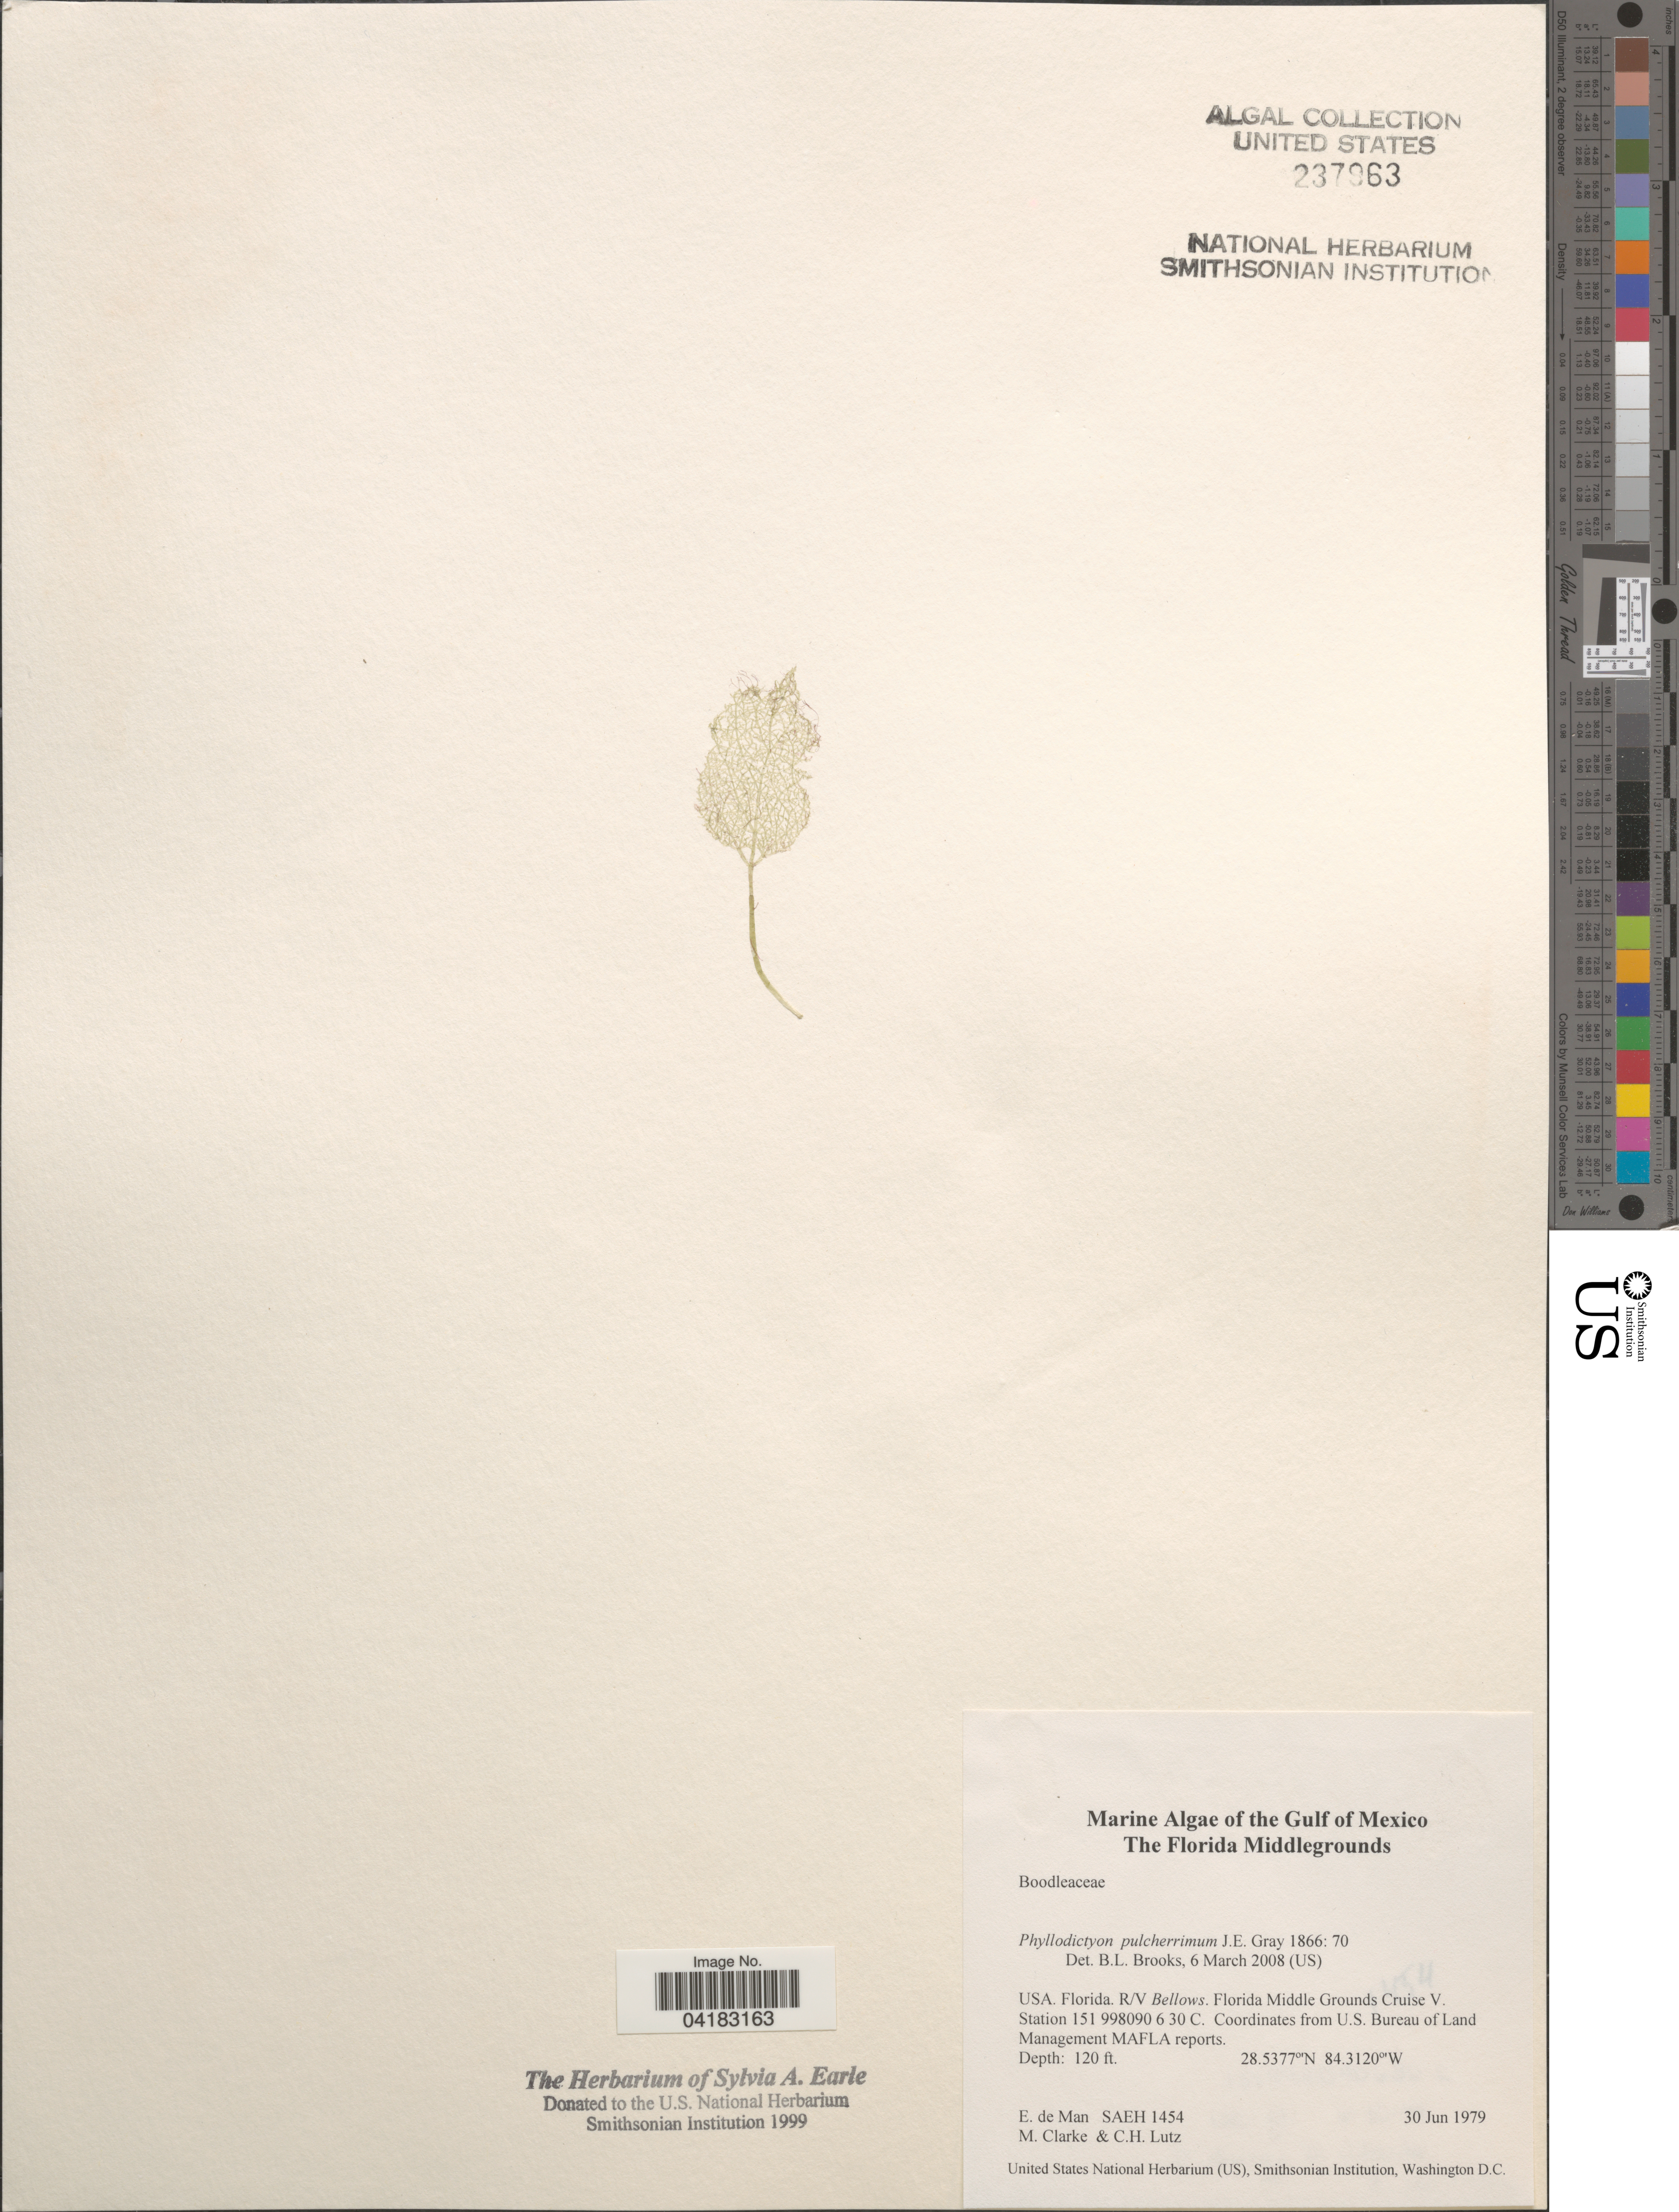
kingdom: Plantae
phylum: Chlorophyta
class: Ulvophyceae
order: Siphonocladales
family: Boodleaceae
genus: Phyllodictyon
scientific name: Phyllodictyon pulcherrimum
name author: J.E. Gray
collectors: E. de Man, M. Clarke & C. Lutz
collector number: SAEH1454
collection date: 1979-06-30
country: United States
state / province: Florida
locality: Gulf of Mexico. R/V Bellows. Florida Middle Grounds Cruise V. Station 151 998090 6 30 C.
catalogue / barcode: US 237963